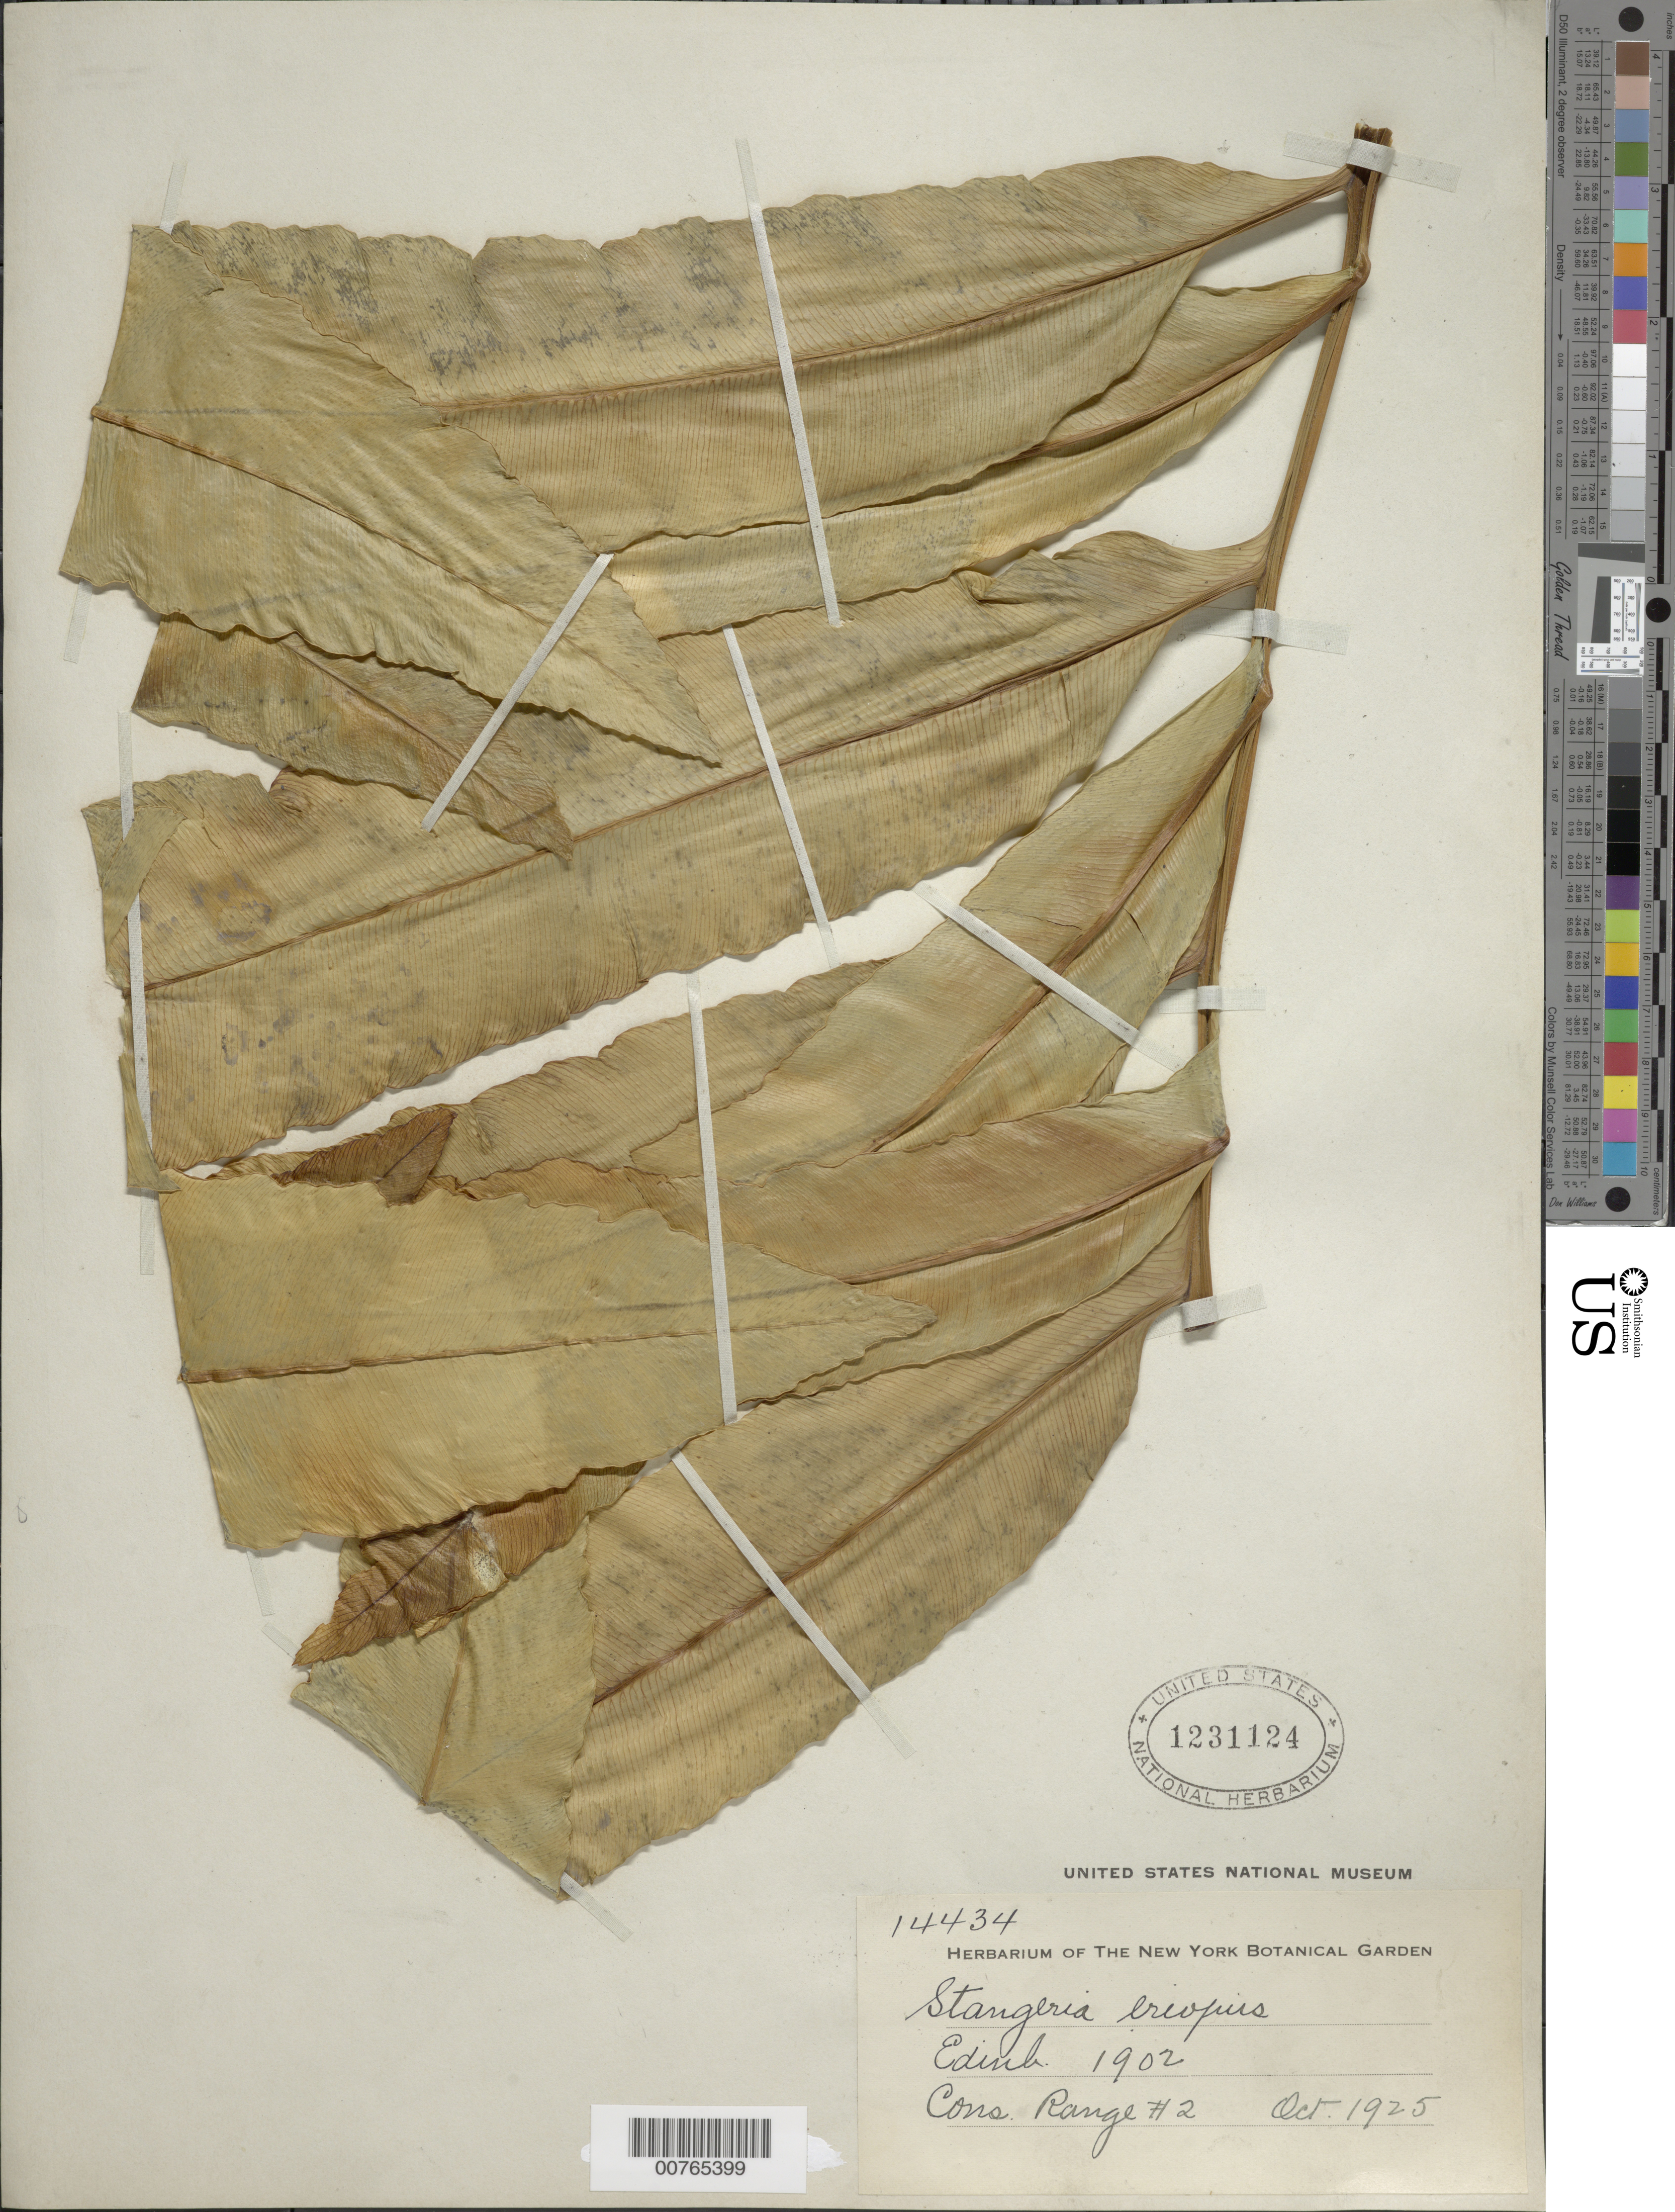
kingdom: Plantae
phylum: Tracheophyta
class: Cycadopsida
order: Cycadales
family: Zamiaceae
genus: Stangeria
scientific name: Stangeria eriopus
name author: (Kunze) Baill.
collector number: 14434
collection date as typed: Oct 1925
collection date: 1925-10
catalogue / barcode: US 1231124